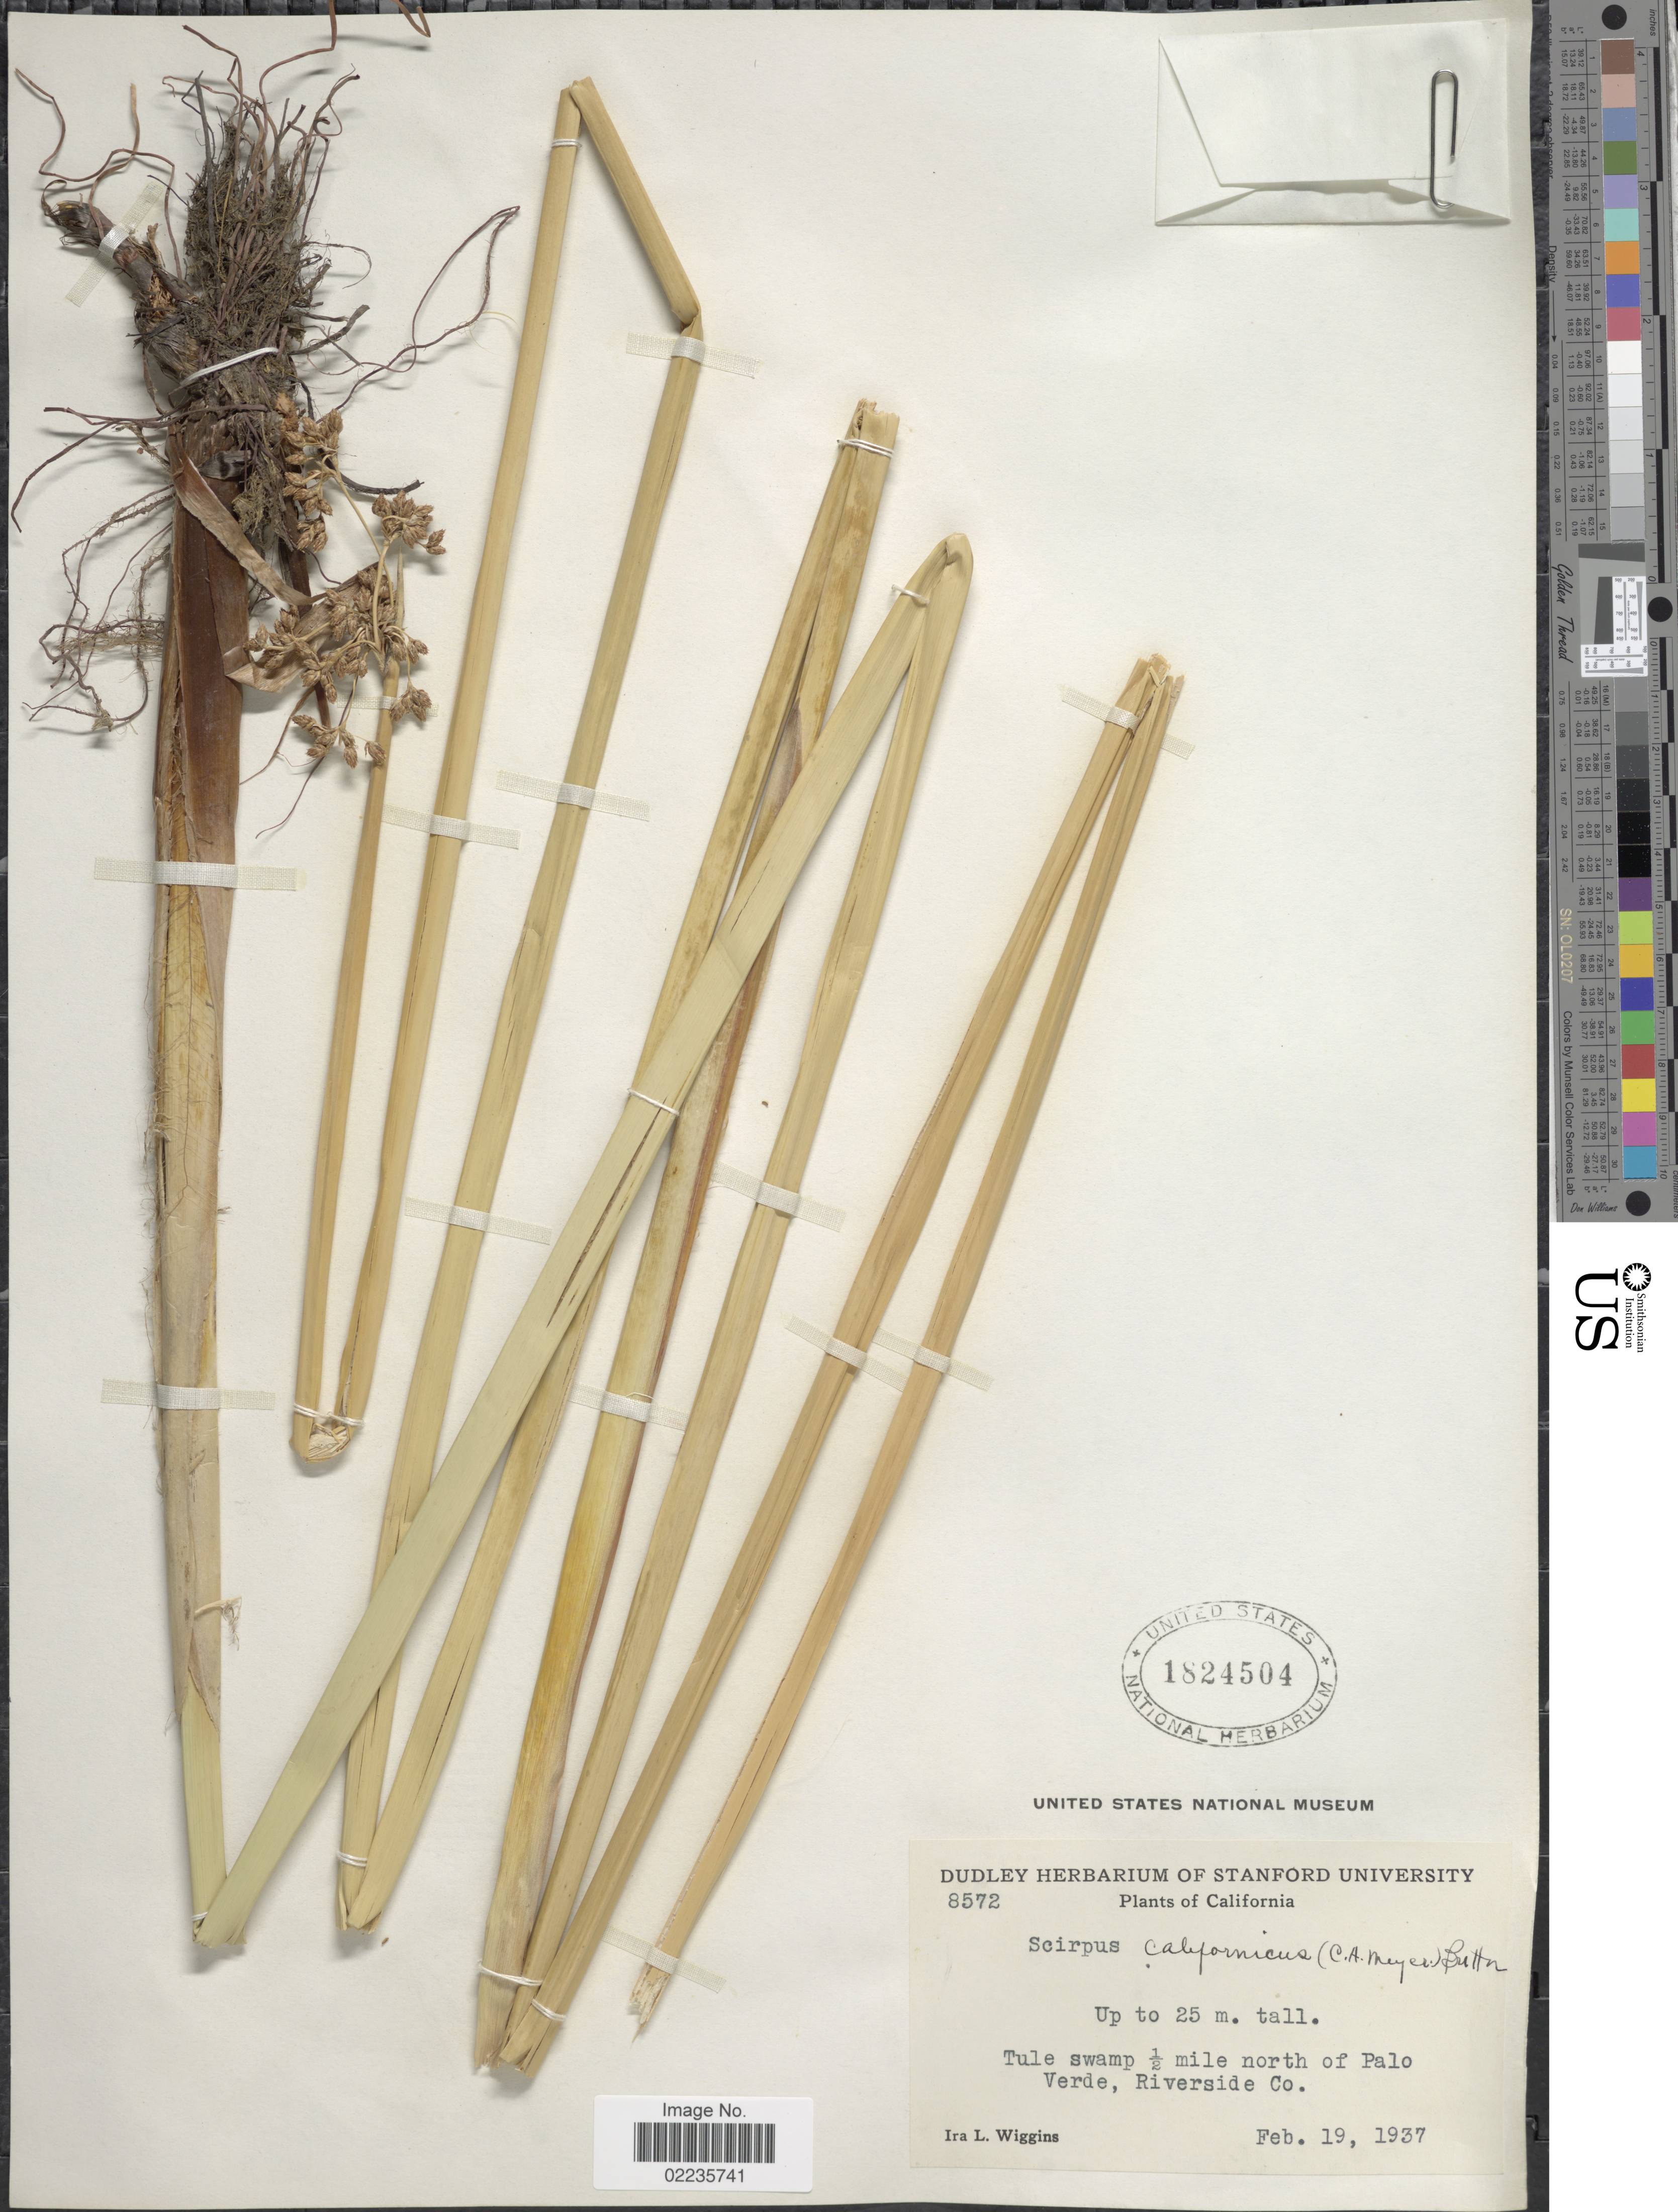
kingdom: Plantae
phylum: Tracheophyta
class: Liliopsida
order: Poales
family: Cyperaceae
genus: Schoenoplectus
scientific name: Schoenoplectus californicus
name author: (C.A. Mey.) Soják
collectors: I. L. Wiggins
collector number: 8572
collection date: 1937-02-19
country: United States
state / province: California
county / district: Riverside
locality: Tule swamp ½ miles north of Palo Verde, Riverside Co.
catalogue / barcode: US 1824504